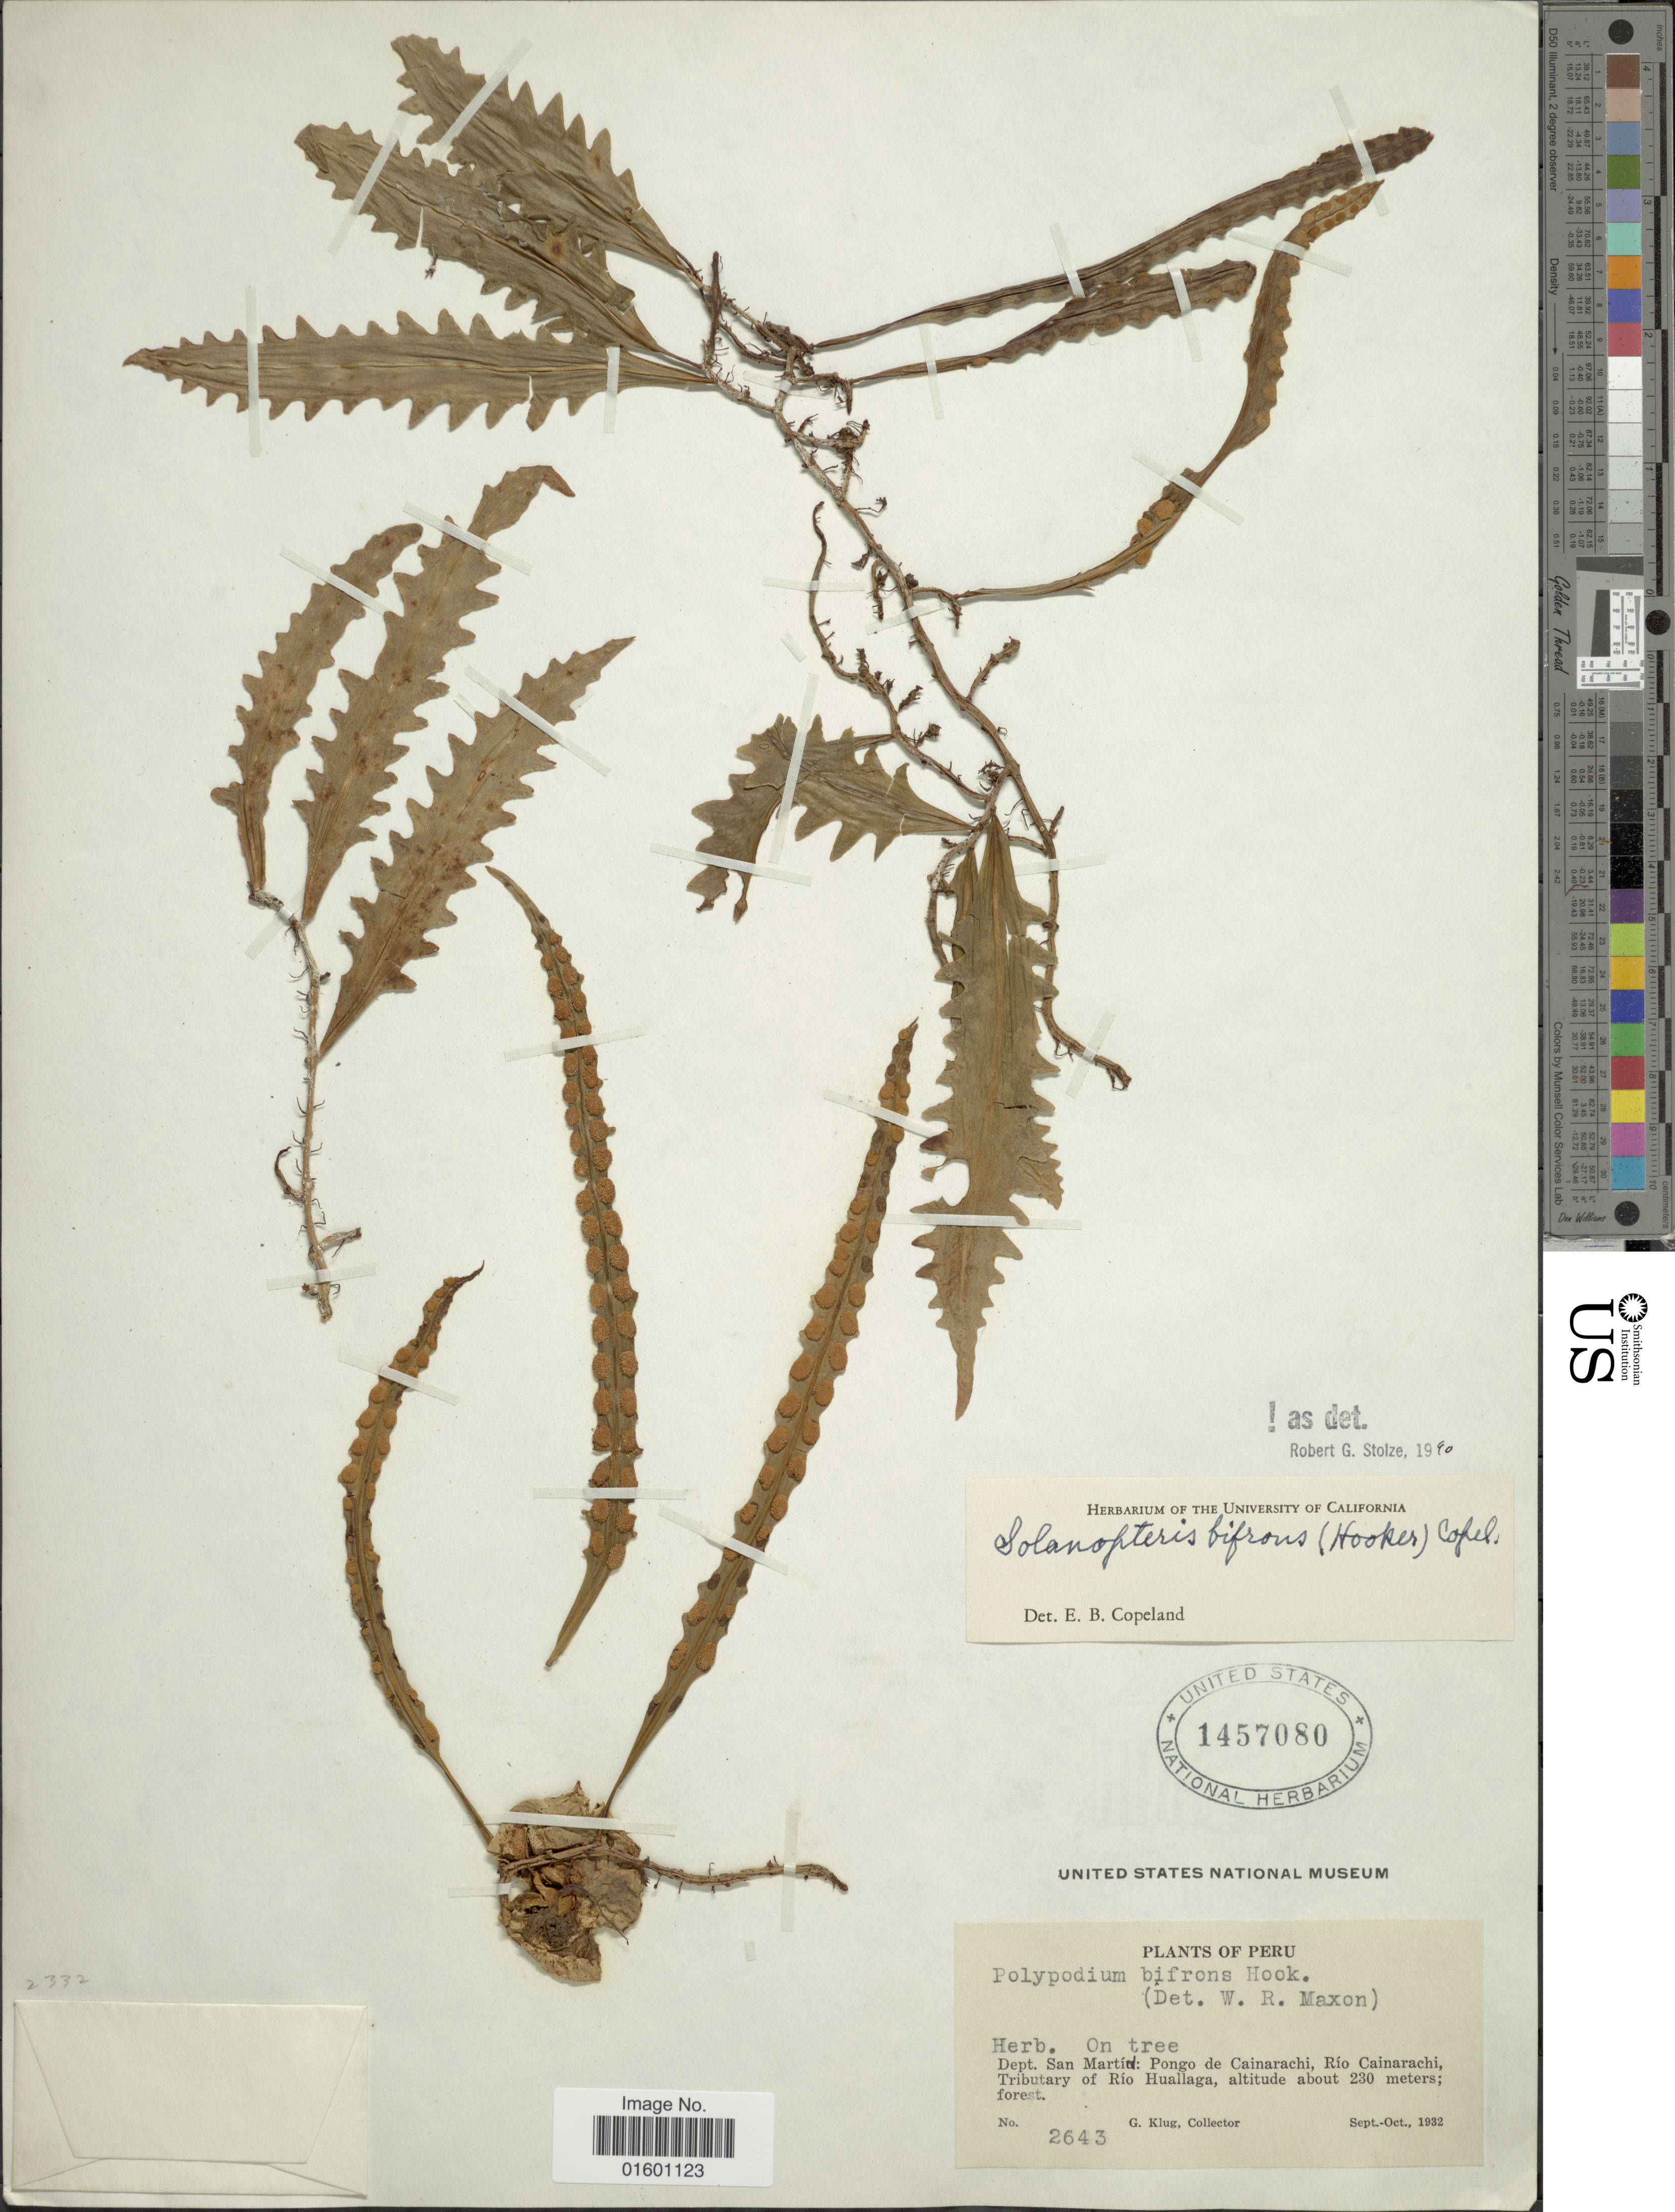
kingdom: Plantae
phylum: Tracheophyta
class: Polypodiopsida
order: Polypodiales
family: Polypodiaceae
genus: Microgramma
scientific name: Microgramma bifrons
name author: (Hook.) Lellinger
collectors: G. Klug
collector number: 2643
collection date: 1932-09/1932-10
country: Peru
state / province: San Martín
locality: Pongo de Cainarachi, Rio Cainarachi, tributary of Rio Huallaga; forest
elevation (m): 230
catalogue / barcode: US 1457080